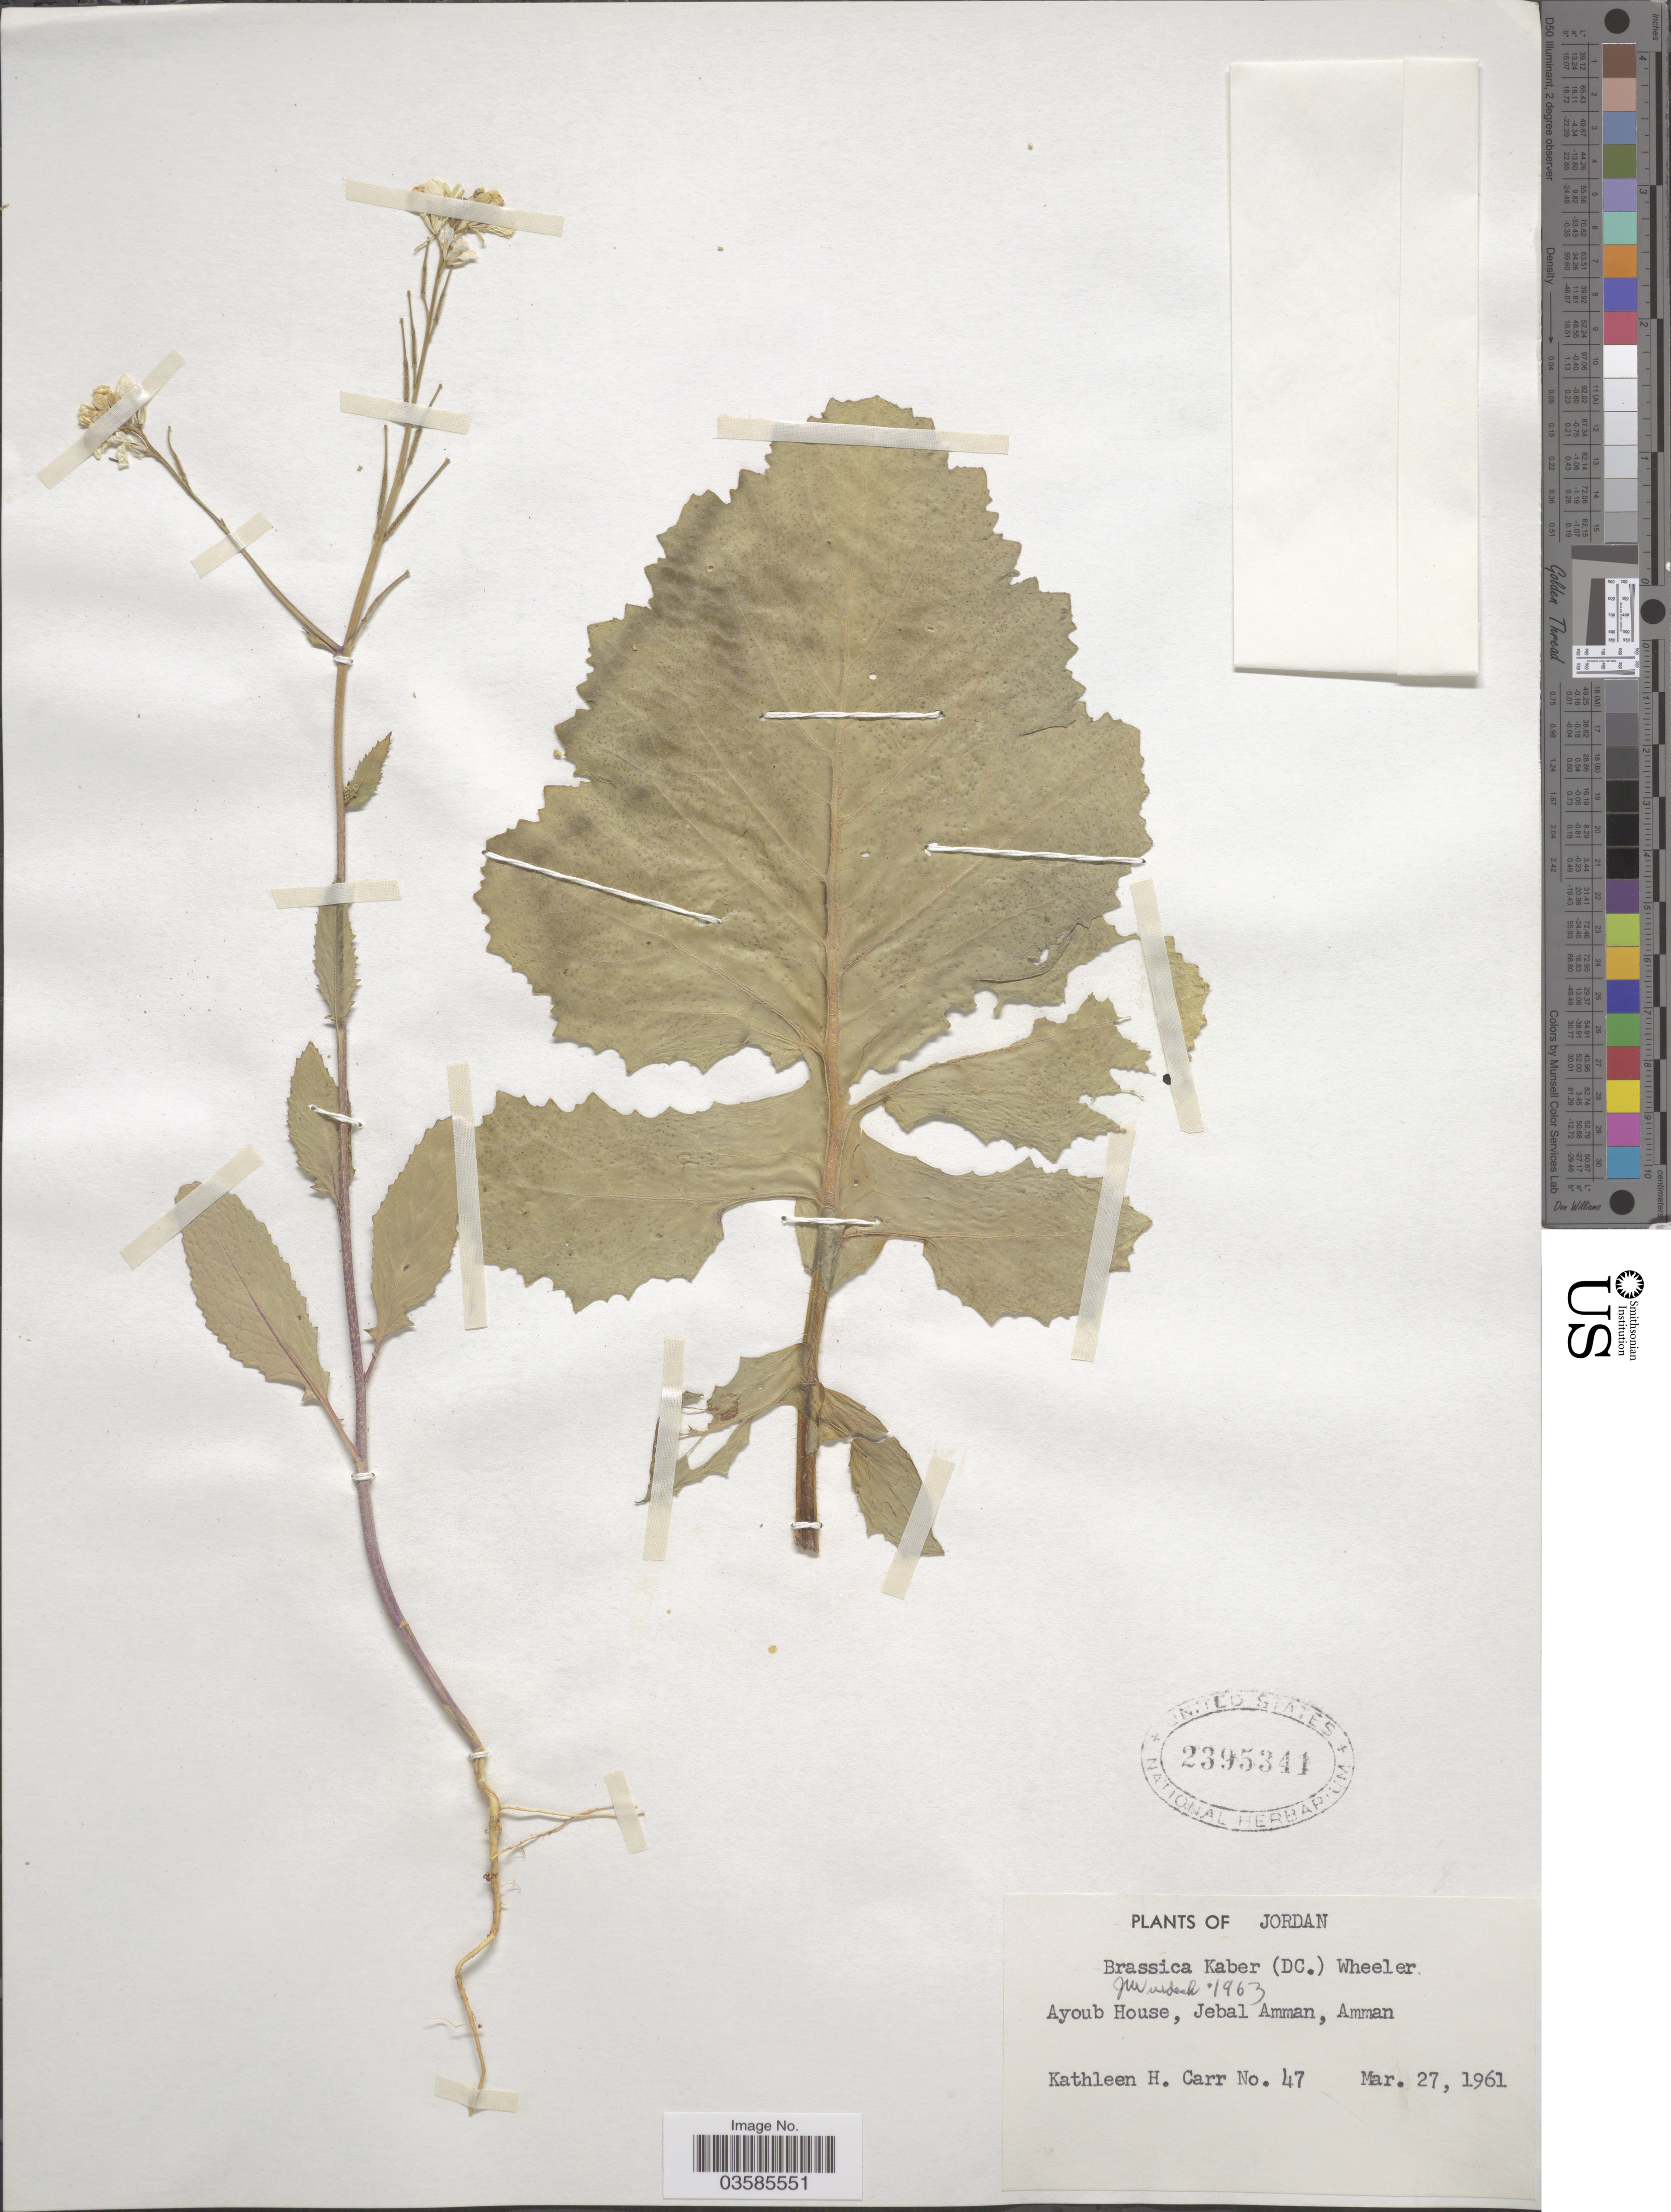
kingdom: Plantae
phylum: Tracheophyta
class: Magnoliopsida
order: Brassicales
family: Brassicaceae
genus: Brassica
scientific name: Brassica kaber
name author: (DC.) L.C. Wheeler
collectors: K. Carr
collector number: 47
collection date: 1961-03-27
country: Jordan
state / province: Amman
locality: Ayoub House, Jebal Amman, Amman.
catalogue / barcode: US 2395341